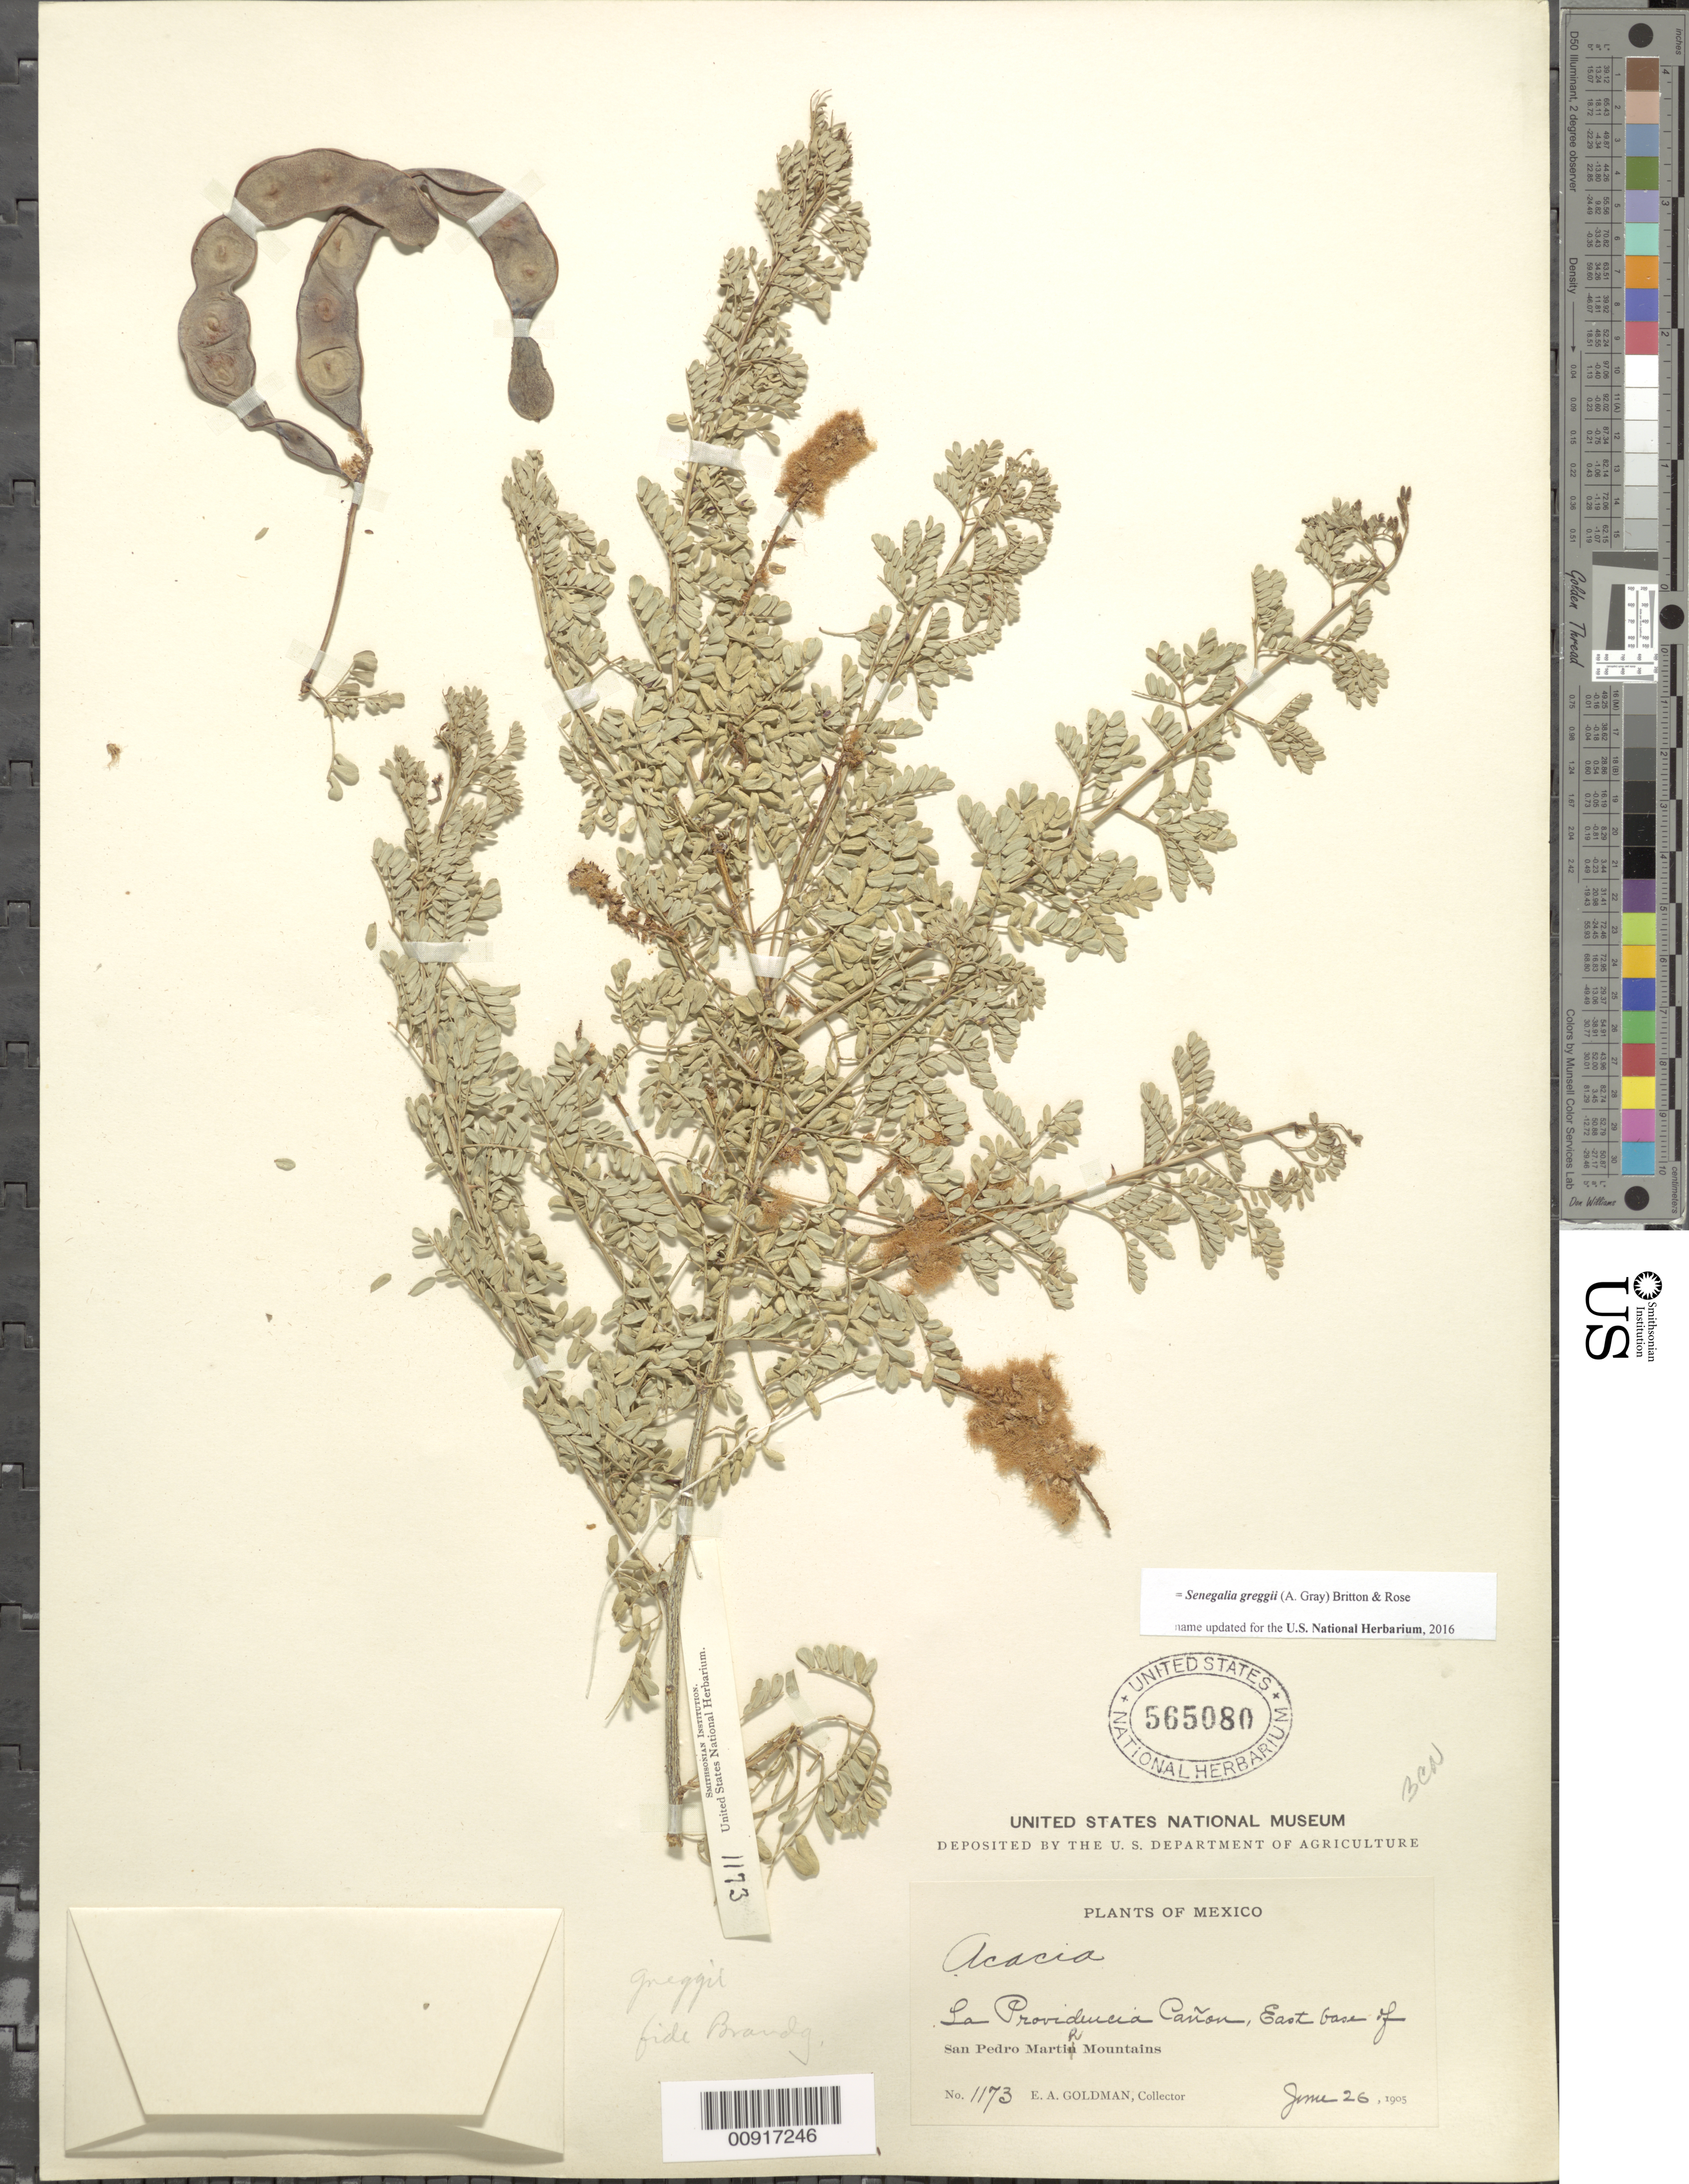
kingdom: Plantae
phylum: Tracheophyta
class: Magnoliopsida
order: Fabales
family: Fabaceae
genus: Senegalia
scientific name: Senegalia greggii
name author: (A. Gray) Britton & Rose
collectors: E. A. Goldman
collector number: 1173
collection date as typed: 26 Jun 1905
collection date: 1905-06-26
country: Mexico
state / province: Baja California Norte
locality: La Providencia Cañon, East base of San Pedro Martir Mountains.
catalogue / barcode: US 565080